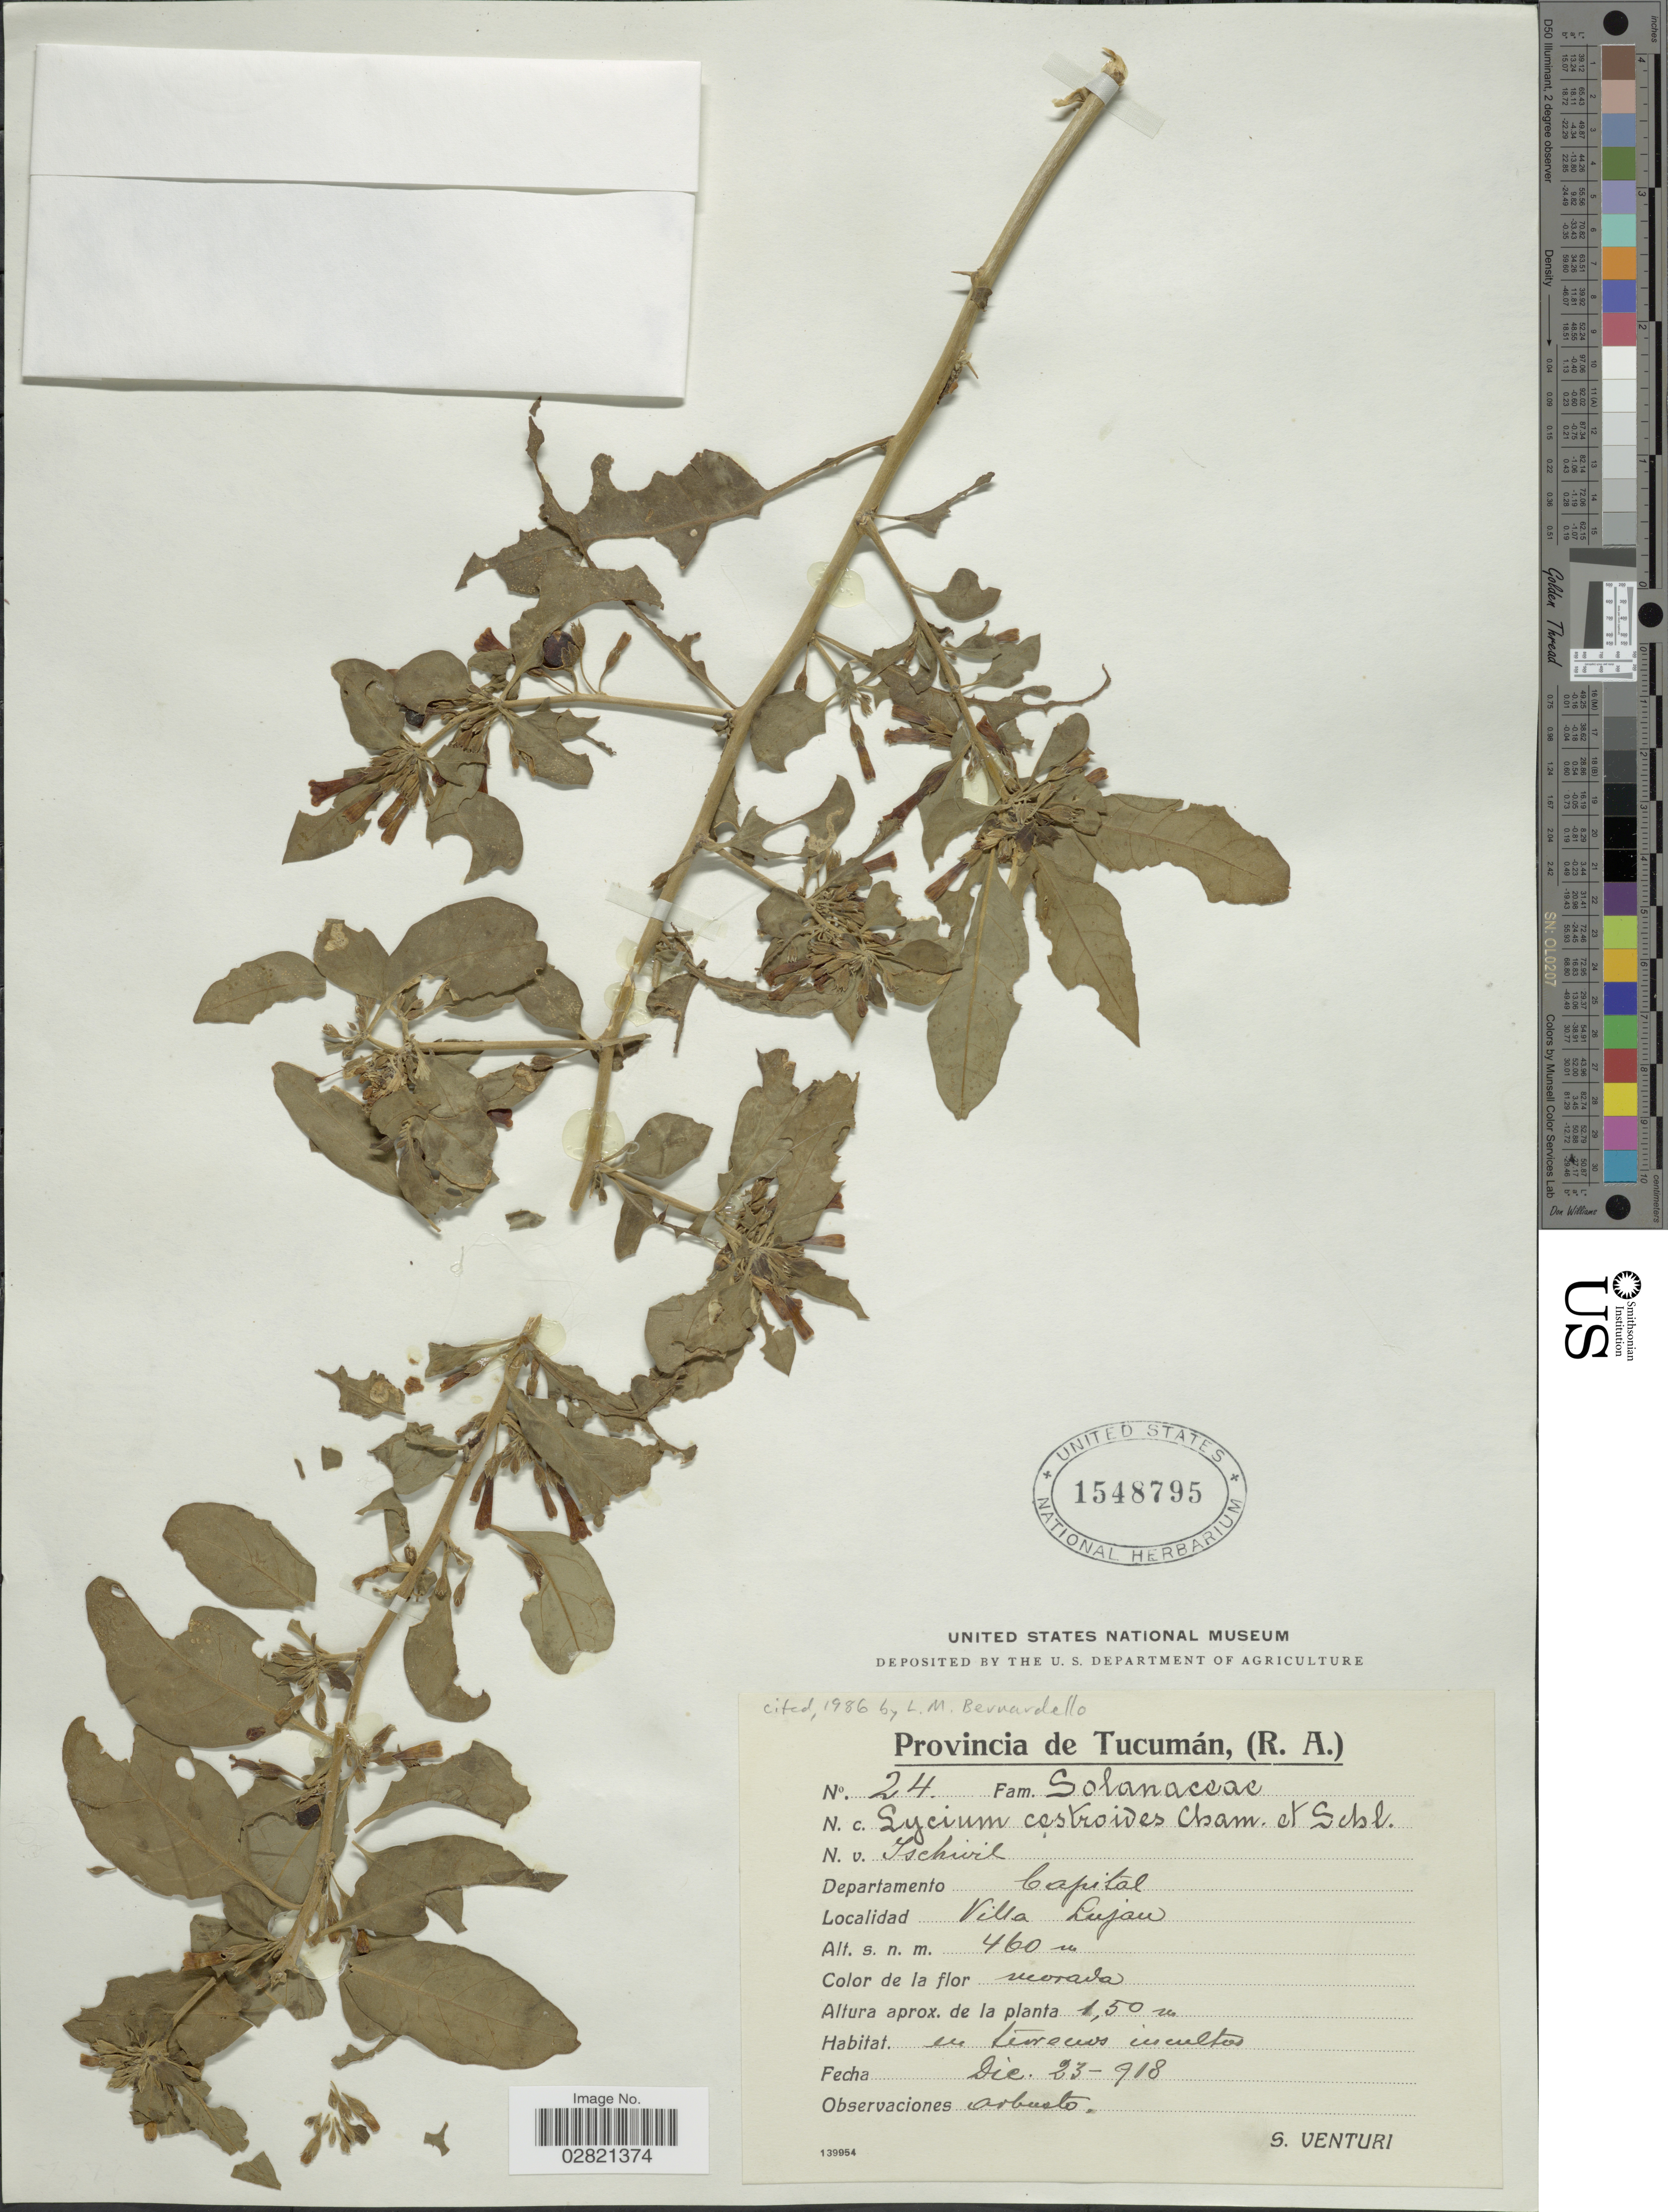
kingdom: Plantae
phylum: Tracheophyta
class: Magnoliopsida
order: Solanales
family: Solanaceae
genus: Lycium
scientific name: Lycium cestroides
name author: Schltdl.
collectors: S. Venturi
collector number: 24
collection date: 1918-12-23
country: Argentina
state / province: Tucuman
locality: Provincia de Tucumán, (R.A.). Departamento Capital. Villa Lujan.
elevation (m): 460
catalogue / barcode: US 1548795